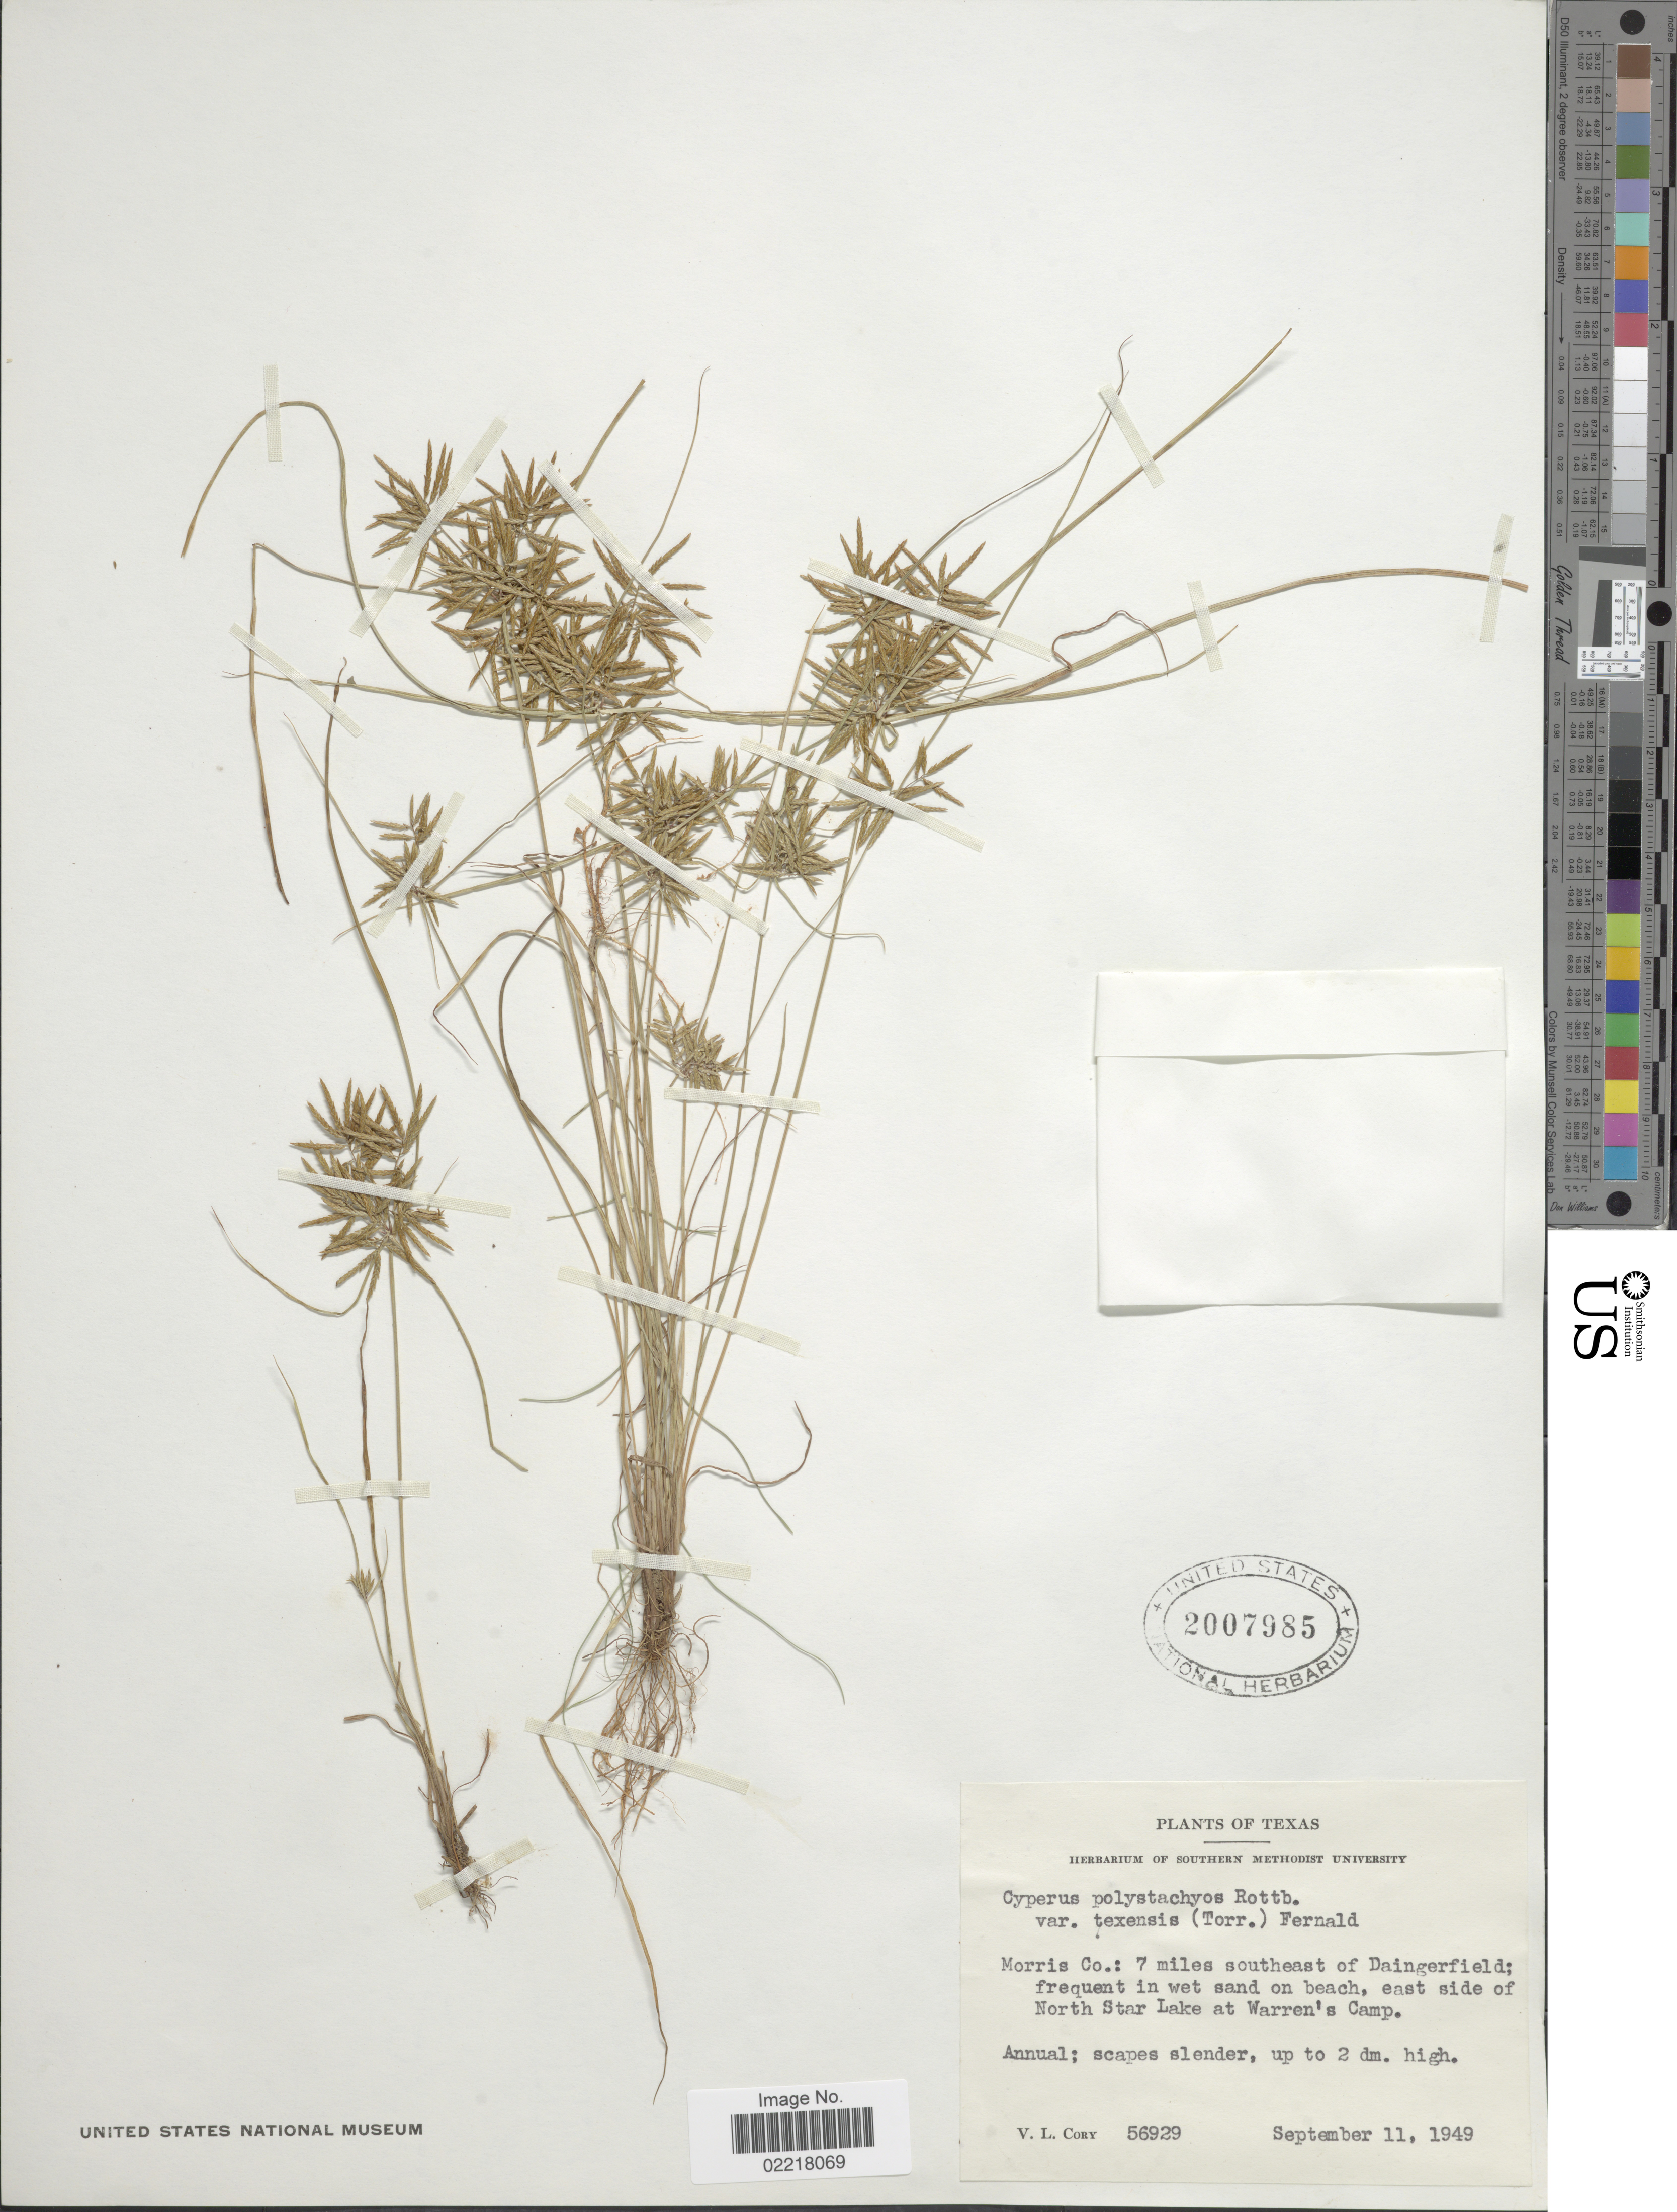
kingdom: Plantae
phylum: Tracheophyta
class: Liliopsida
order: Poales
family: Cyperaceae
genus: Cyperus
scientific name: Cyperus polystachyos var. texensis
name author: (Torr.) Fernald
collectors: V. Cory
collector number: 56929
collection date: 1949-09-11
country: United States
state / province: Texas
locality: Morris Co.: 7 miles southeast of Daingerfield; frequent in wet sand on beach, east side of North Star Lake at Warren's Camp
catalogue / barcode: US 2007985